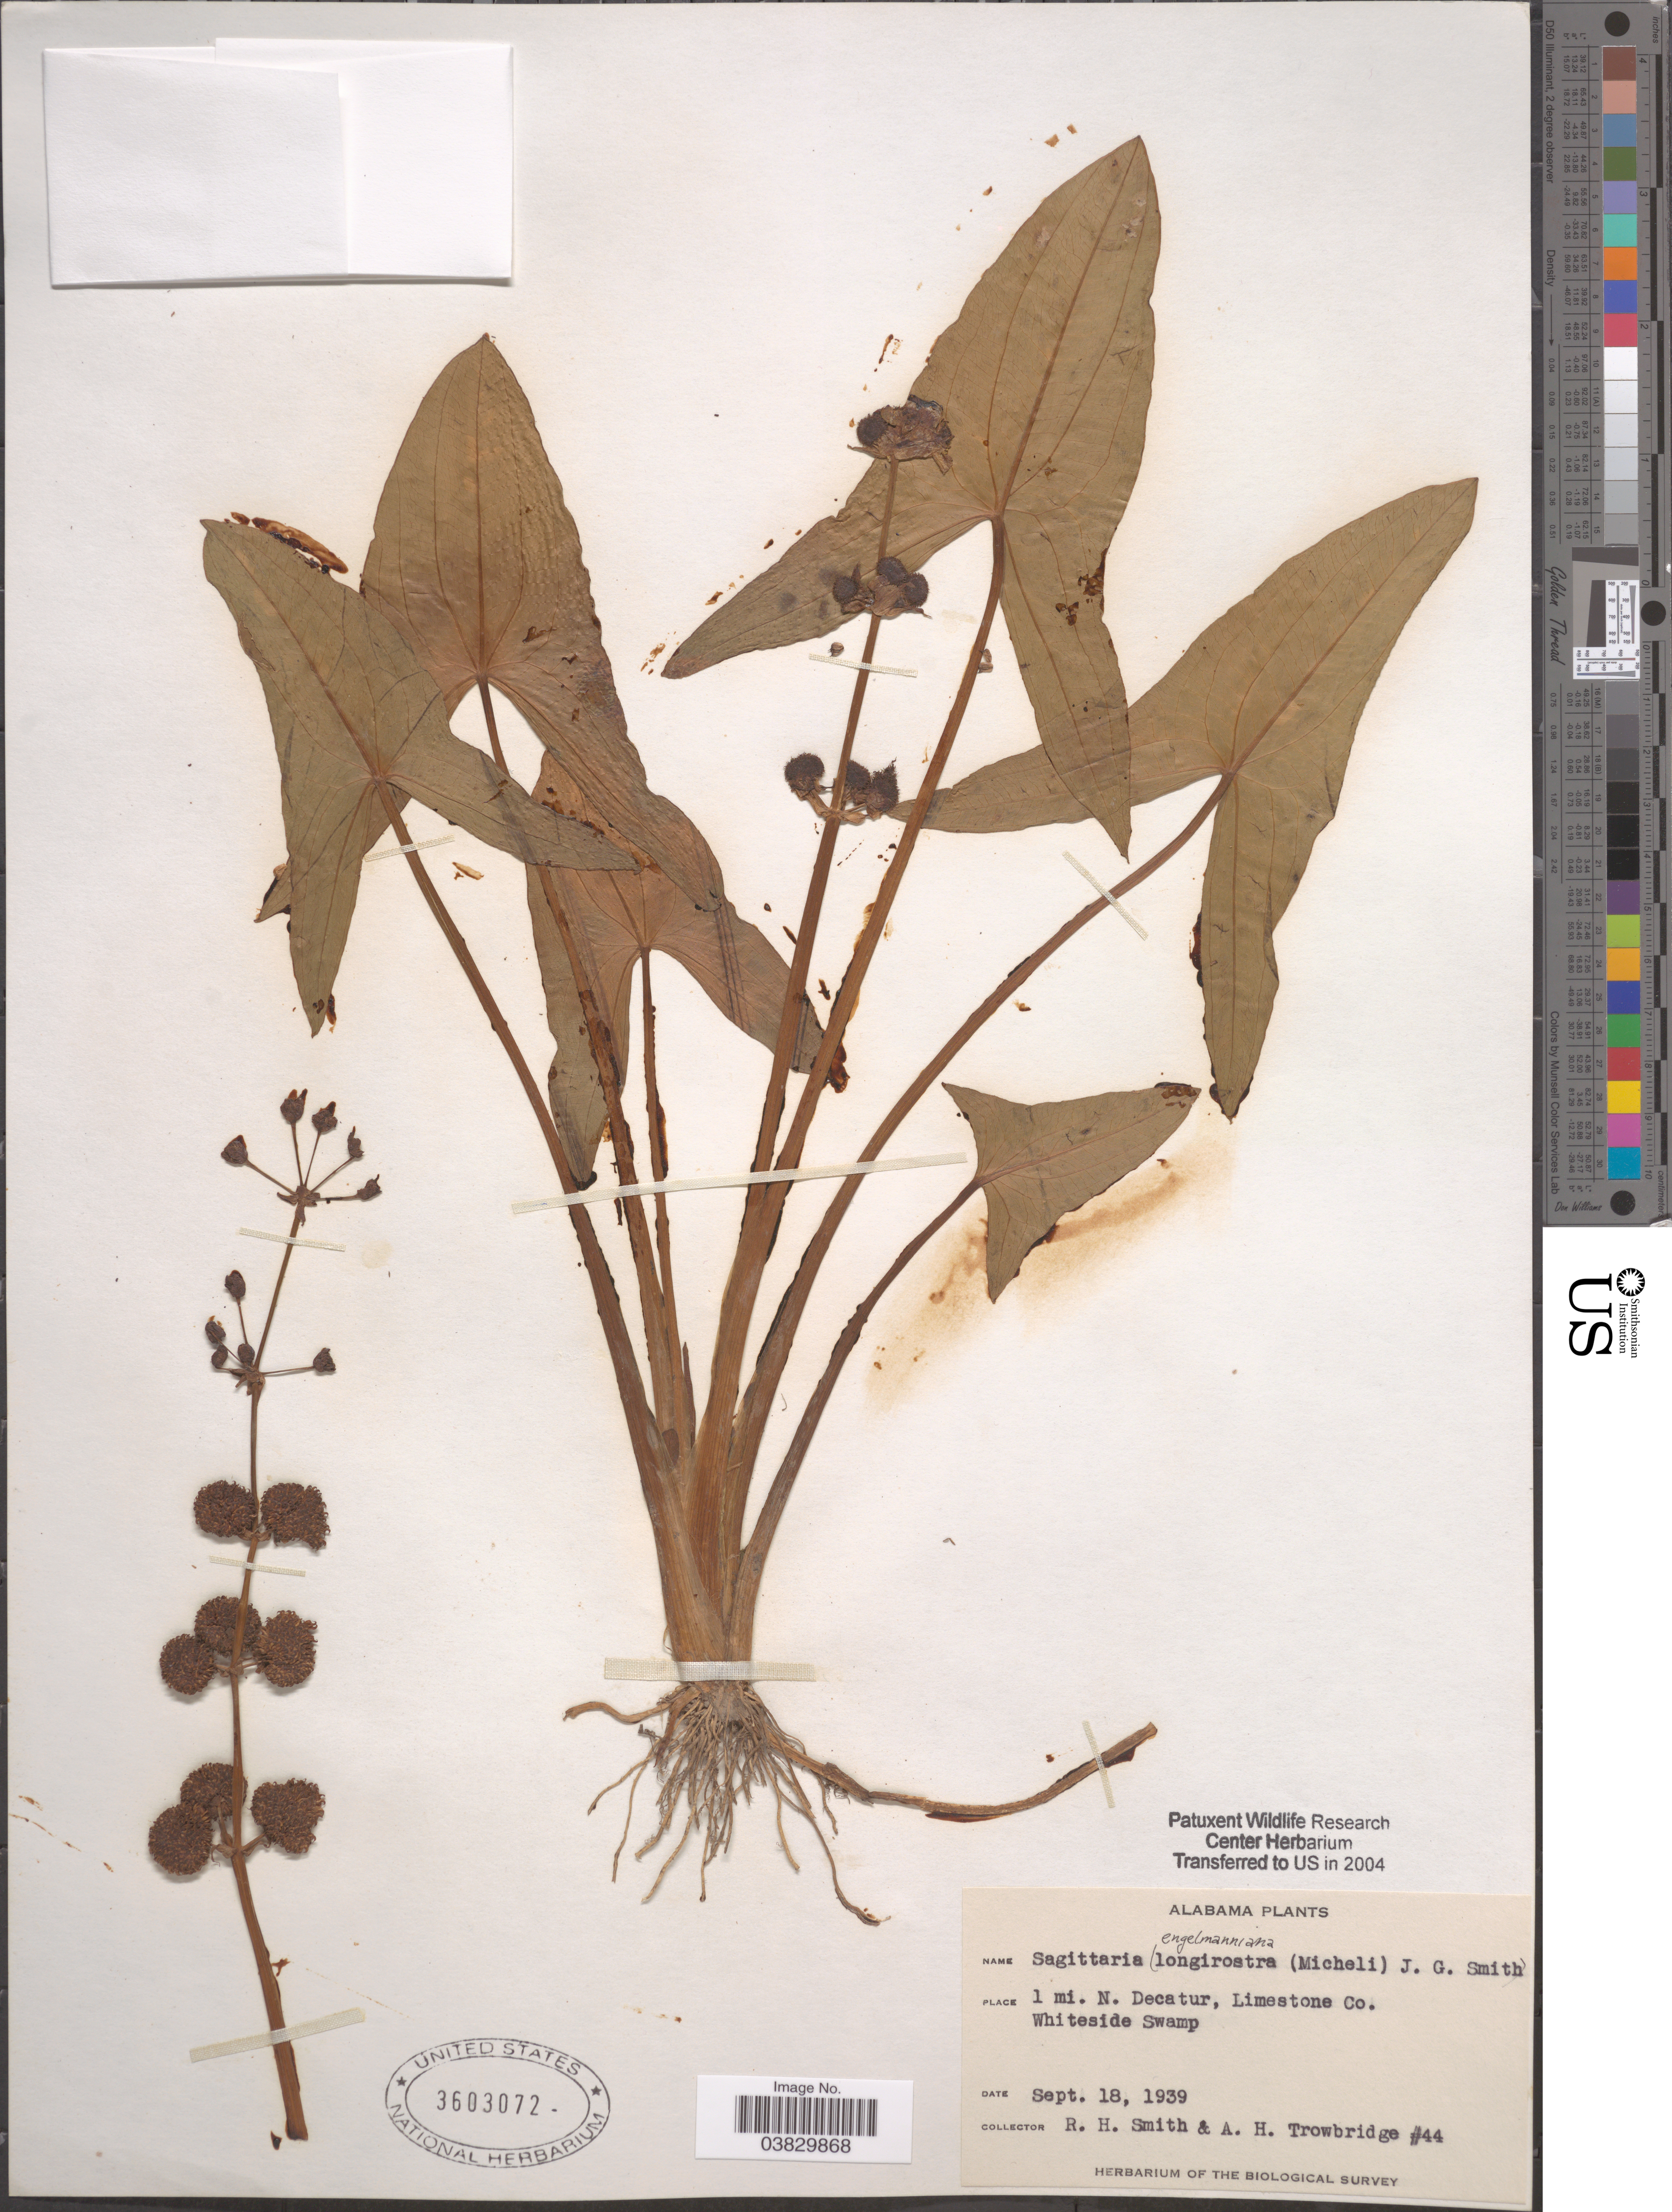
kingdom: Plantae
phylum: Tracheophyta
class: Liliopsida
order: Alismatales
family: Alismataceae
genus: Sagittaria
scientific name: Sagittaria engelmanniana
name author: J.G. Sm.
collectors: R. H. Smith & A. H. Trowbridge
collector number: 44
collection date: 1939-09-18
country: United States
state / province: Alabama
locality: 1 mi. N. Decatur, Limestone Co. Whiteside Swamp.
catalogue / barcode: US 3603072